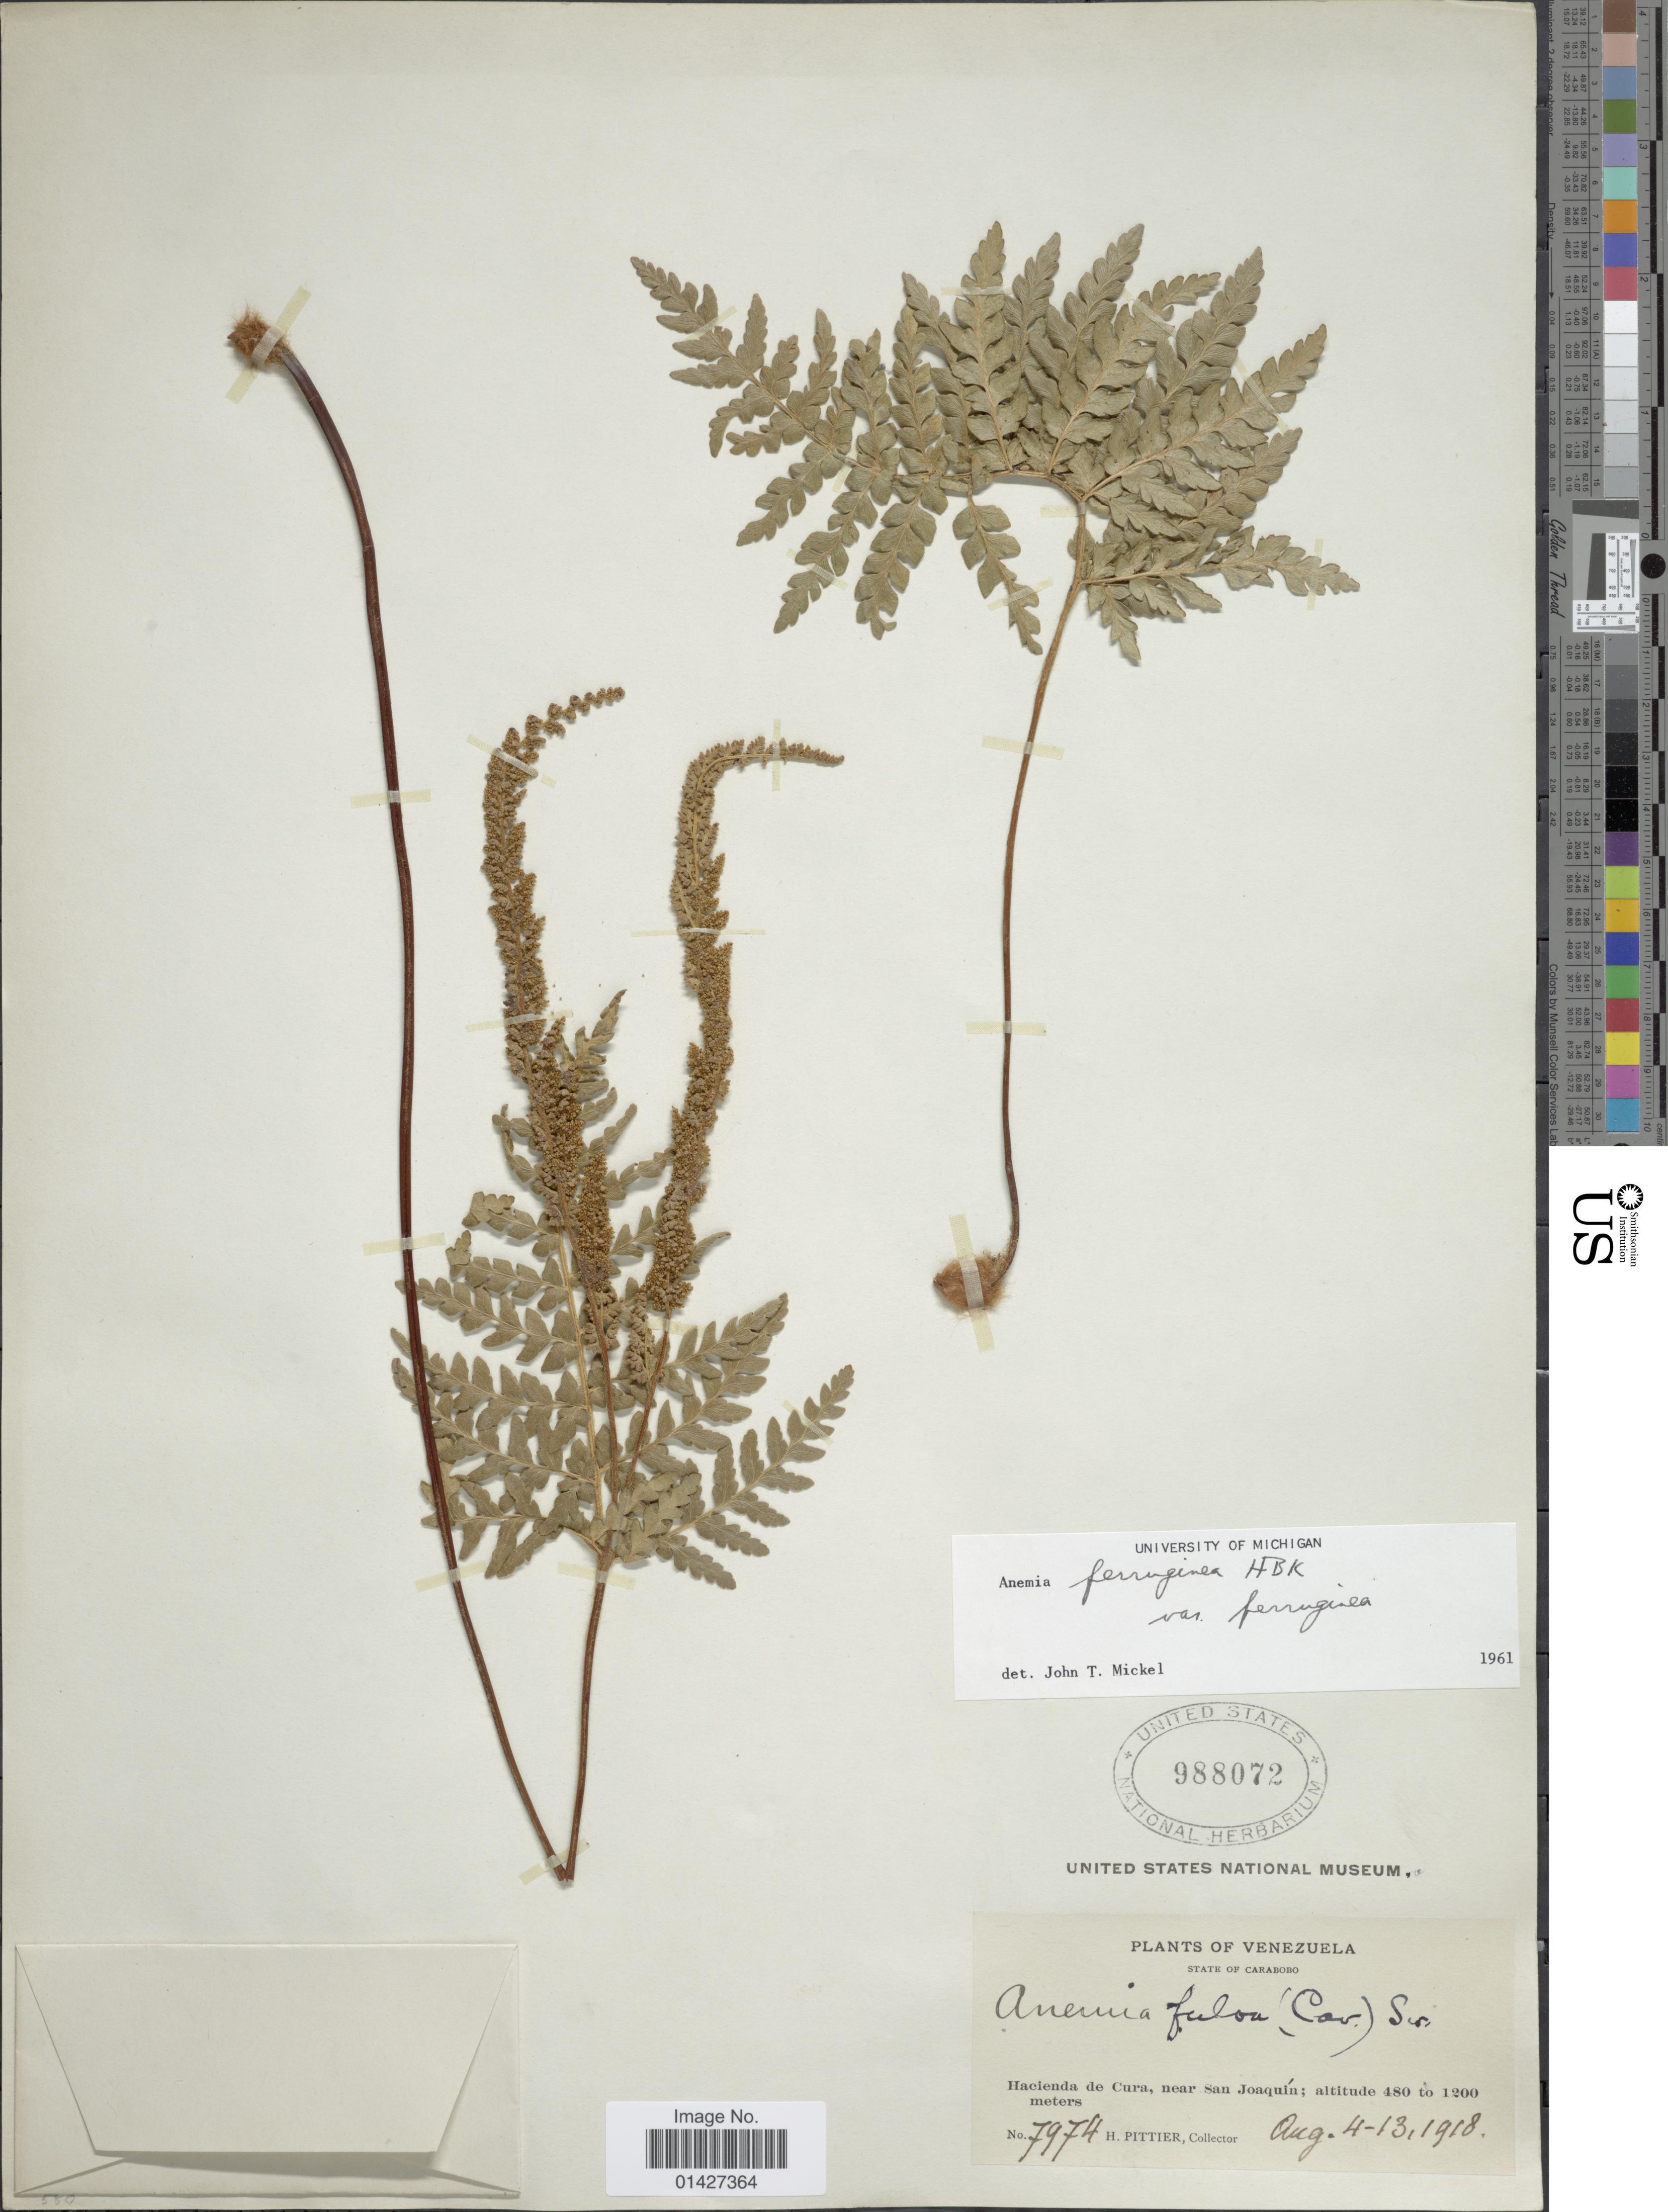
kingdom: Plantae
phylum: Tracheophyta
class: Polypodiopsida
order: Schizaeales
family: Anemiaceae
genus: Anemia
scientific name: Anemia ferruginea var. ferruginea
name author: Kunth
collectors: H. F. Pittier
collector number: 79774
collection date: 1918-08-04/1918-08-13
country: Venezuela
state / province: Carabobo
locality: Hacienda de Cura, near San Joaquín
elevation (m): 480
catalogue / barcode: US 988072